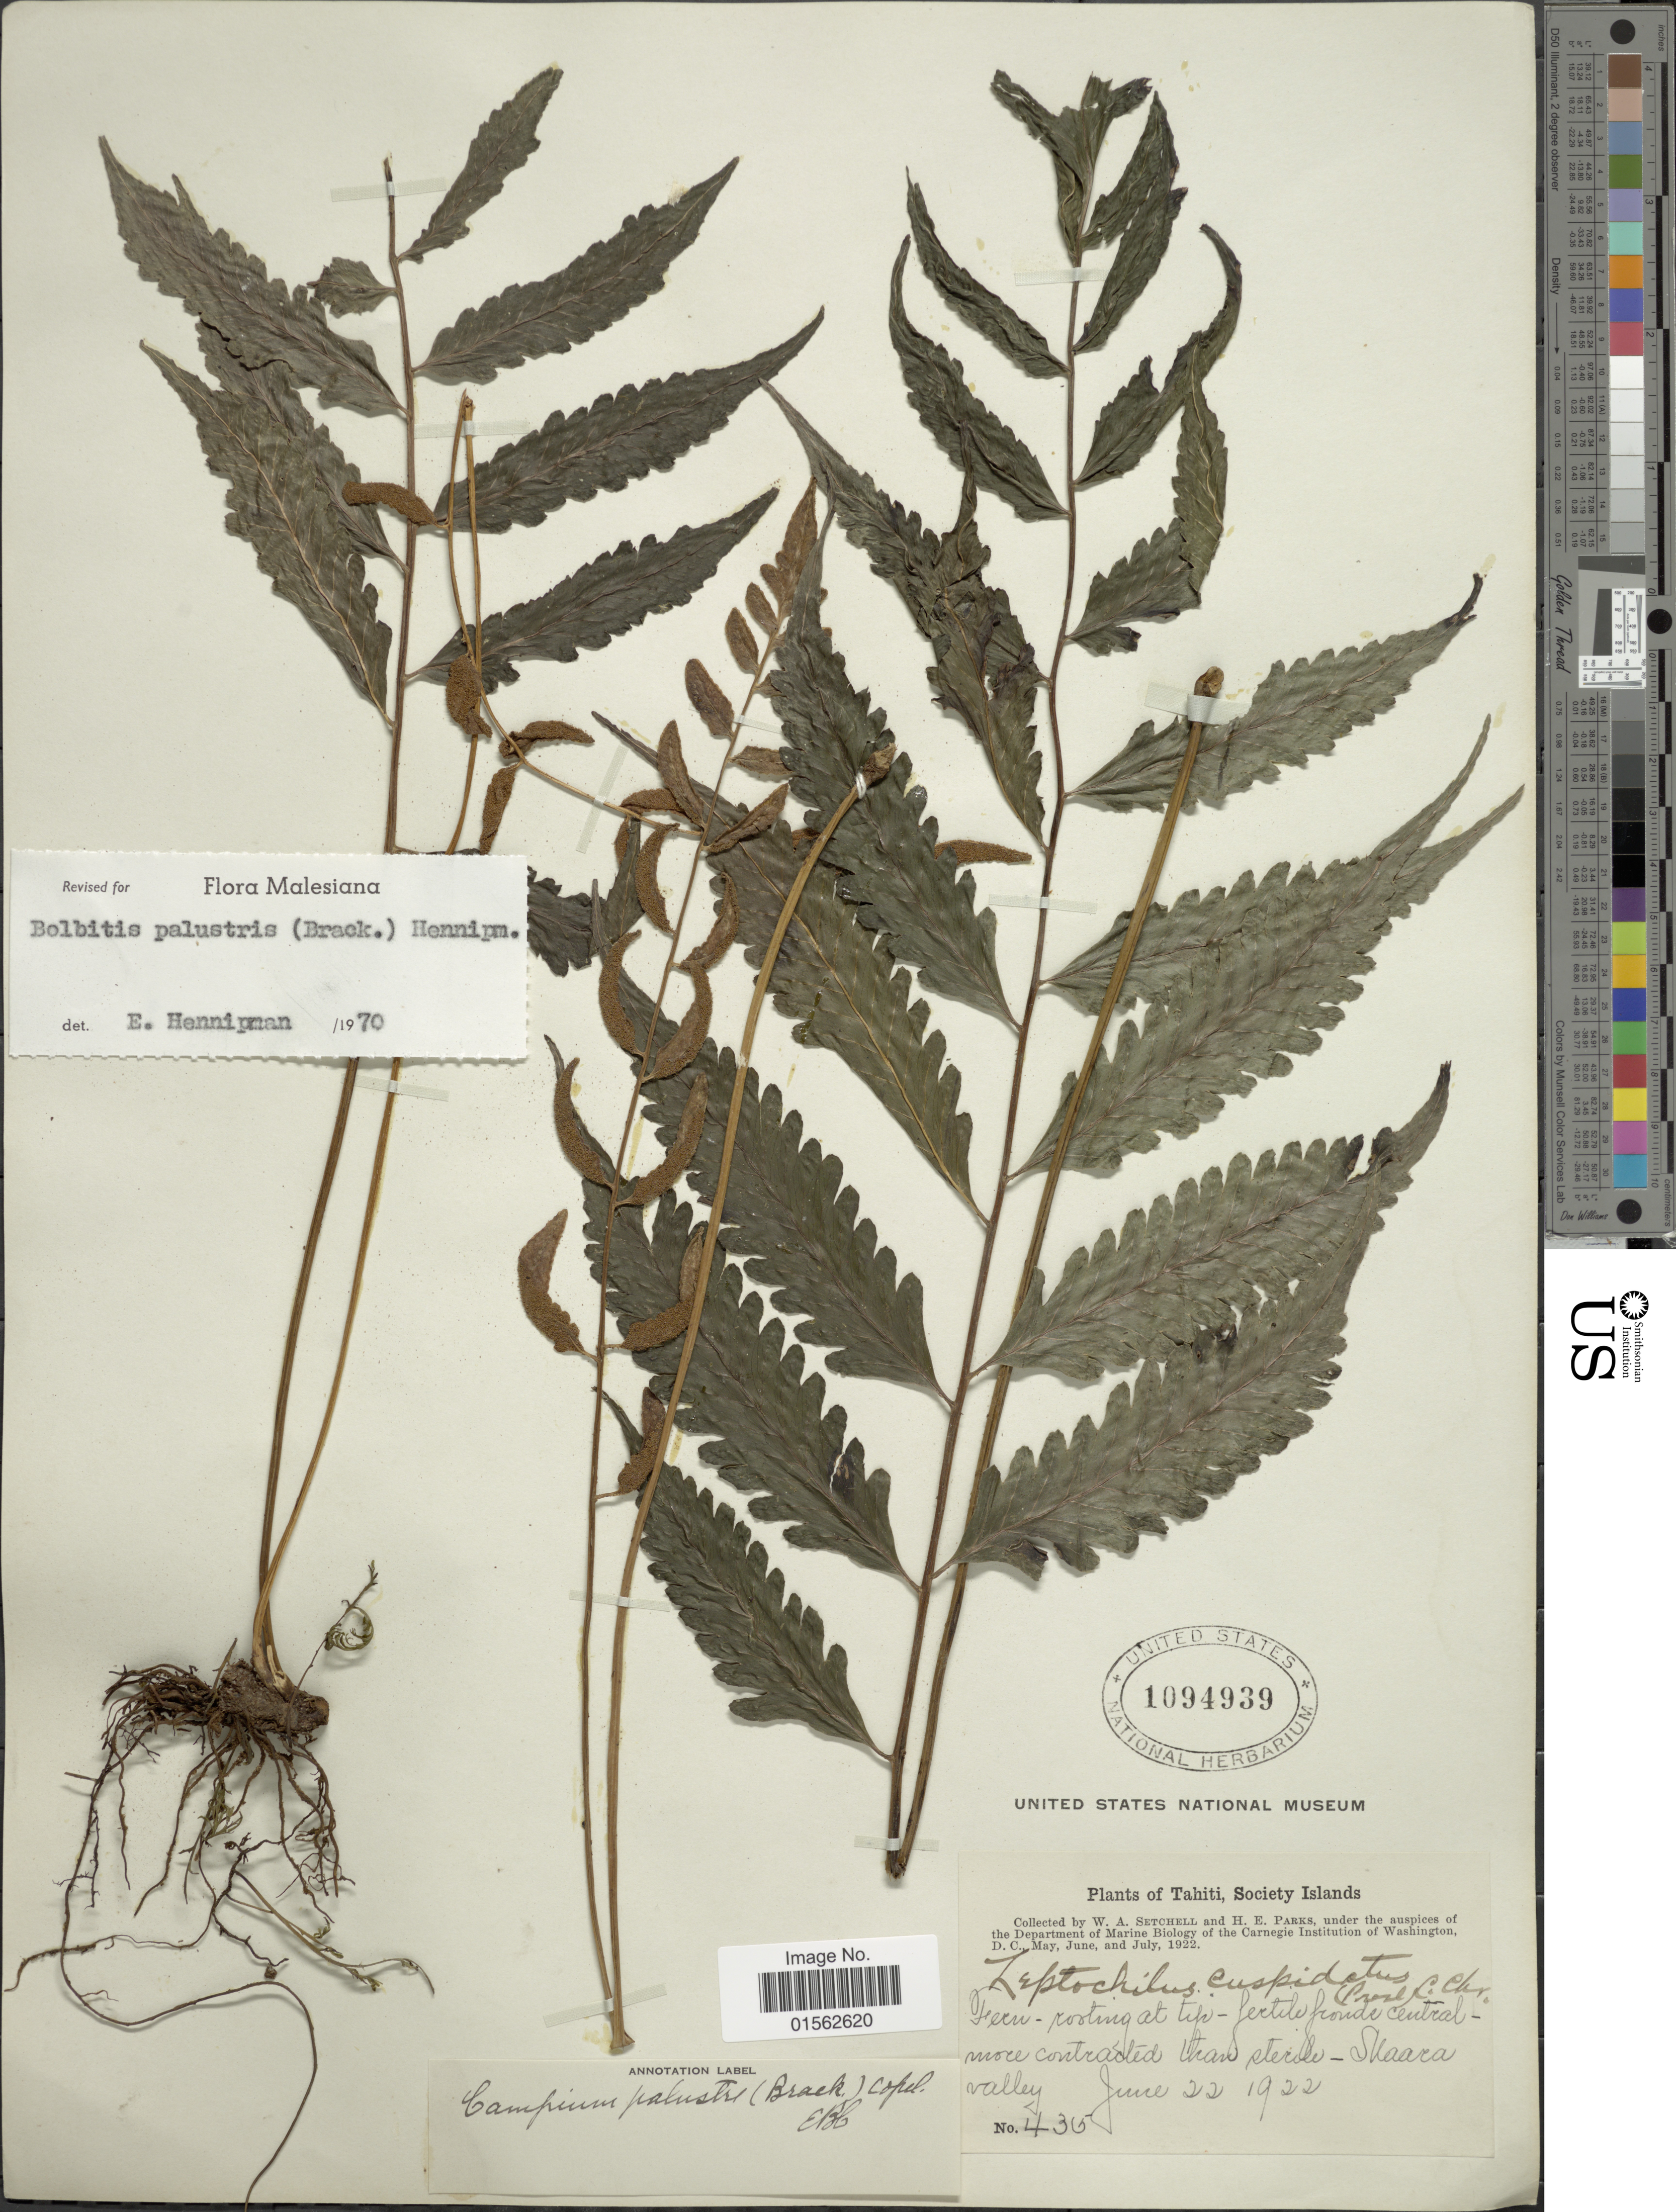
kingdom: Plantae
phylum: Tracheophyta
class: Polypodiopsida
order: Polypodiales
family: Dryopteridaceae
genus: Bolbitis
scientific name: Bolbitis palustris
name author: (Brack.) Hennipman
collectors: W. Setchell & H. E. Parks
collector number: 435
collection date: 1922-06-22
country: French Polynesia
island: Tahiti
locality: Tahiti, Society Islands, Skaara Valley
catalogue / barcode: US 1094939